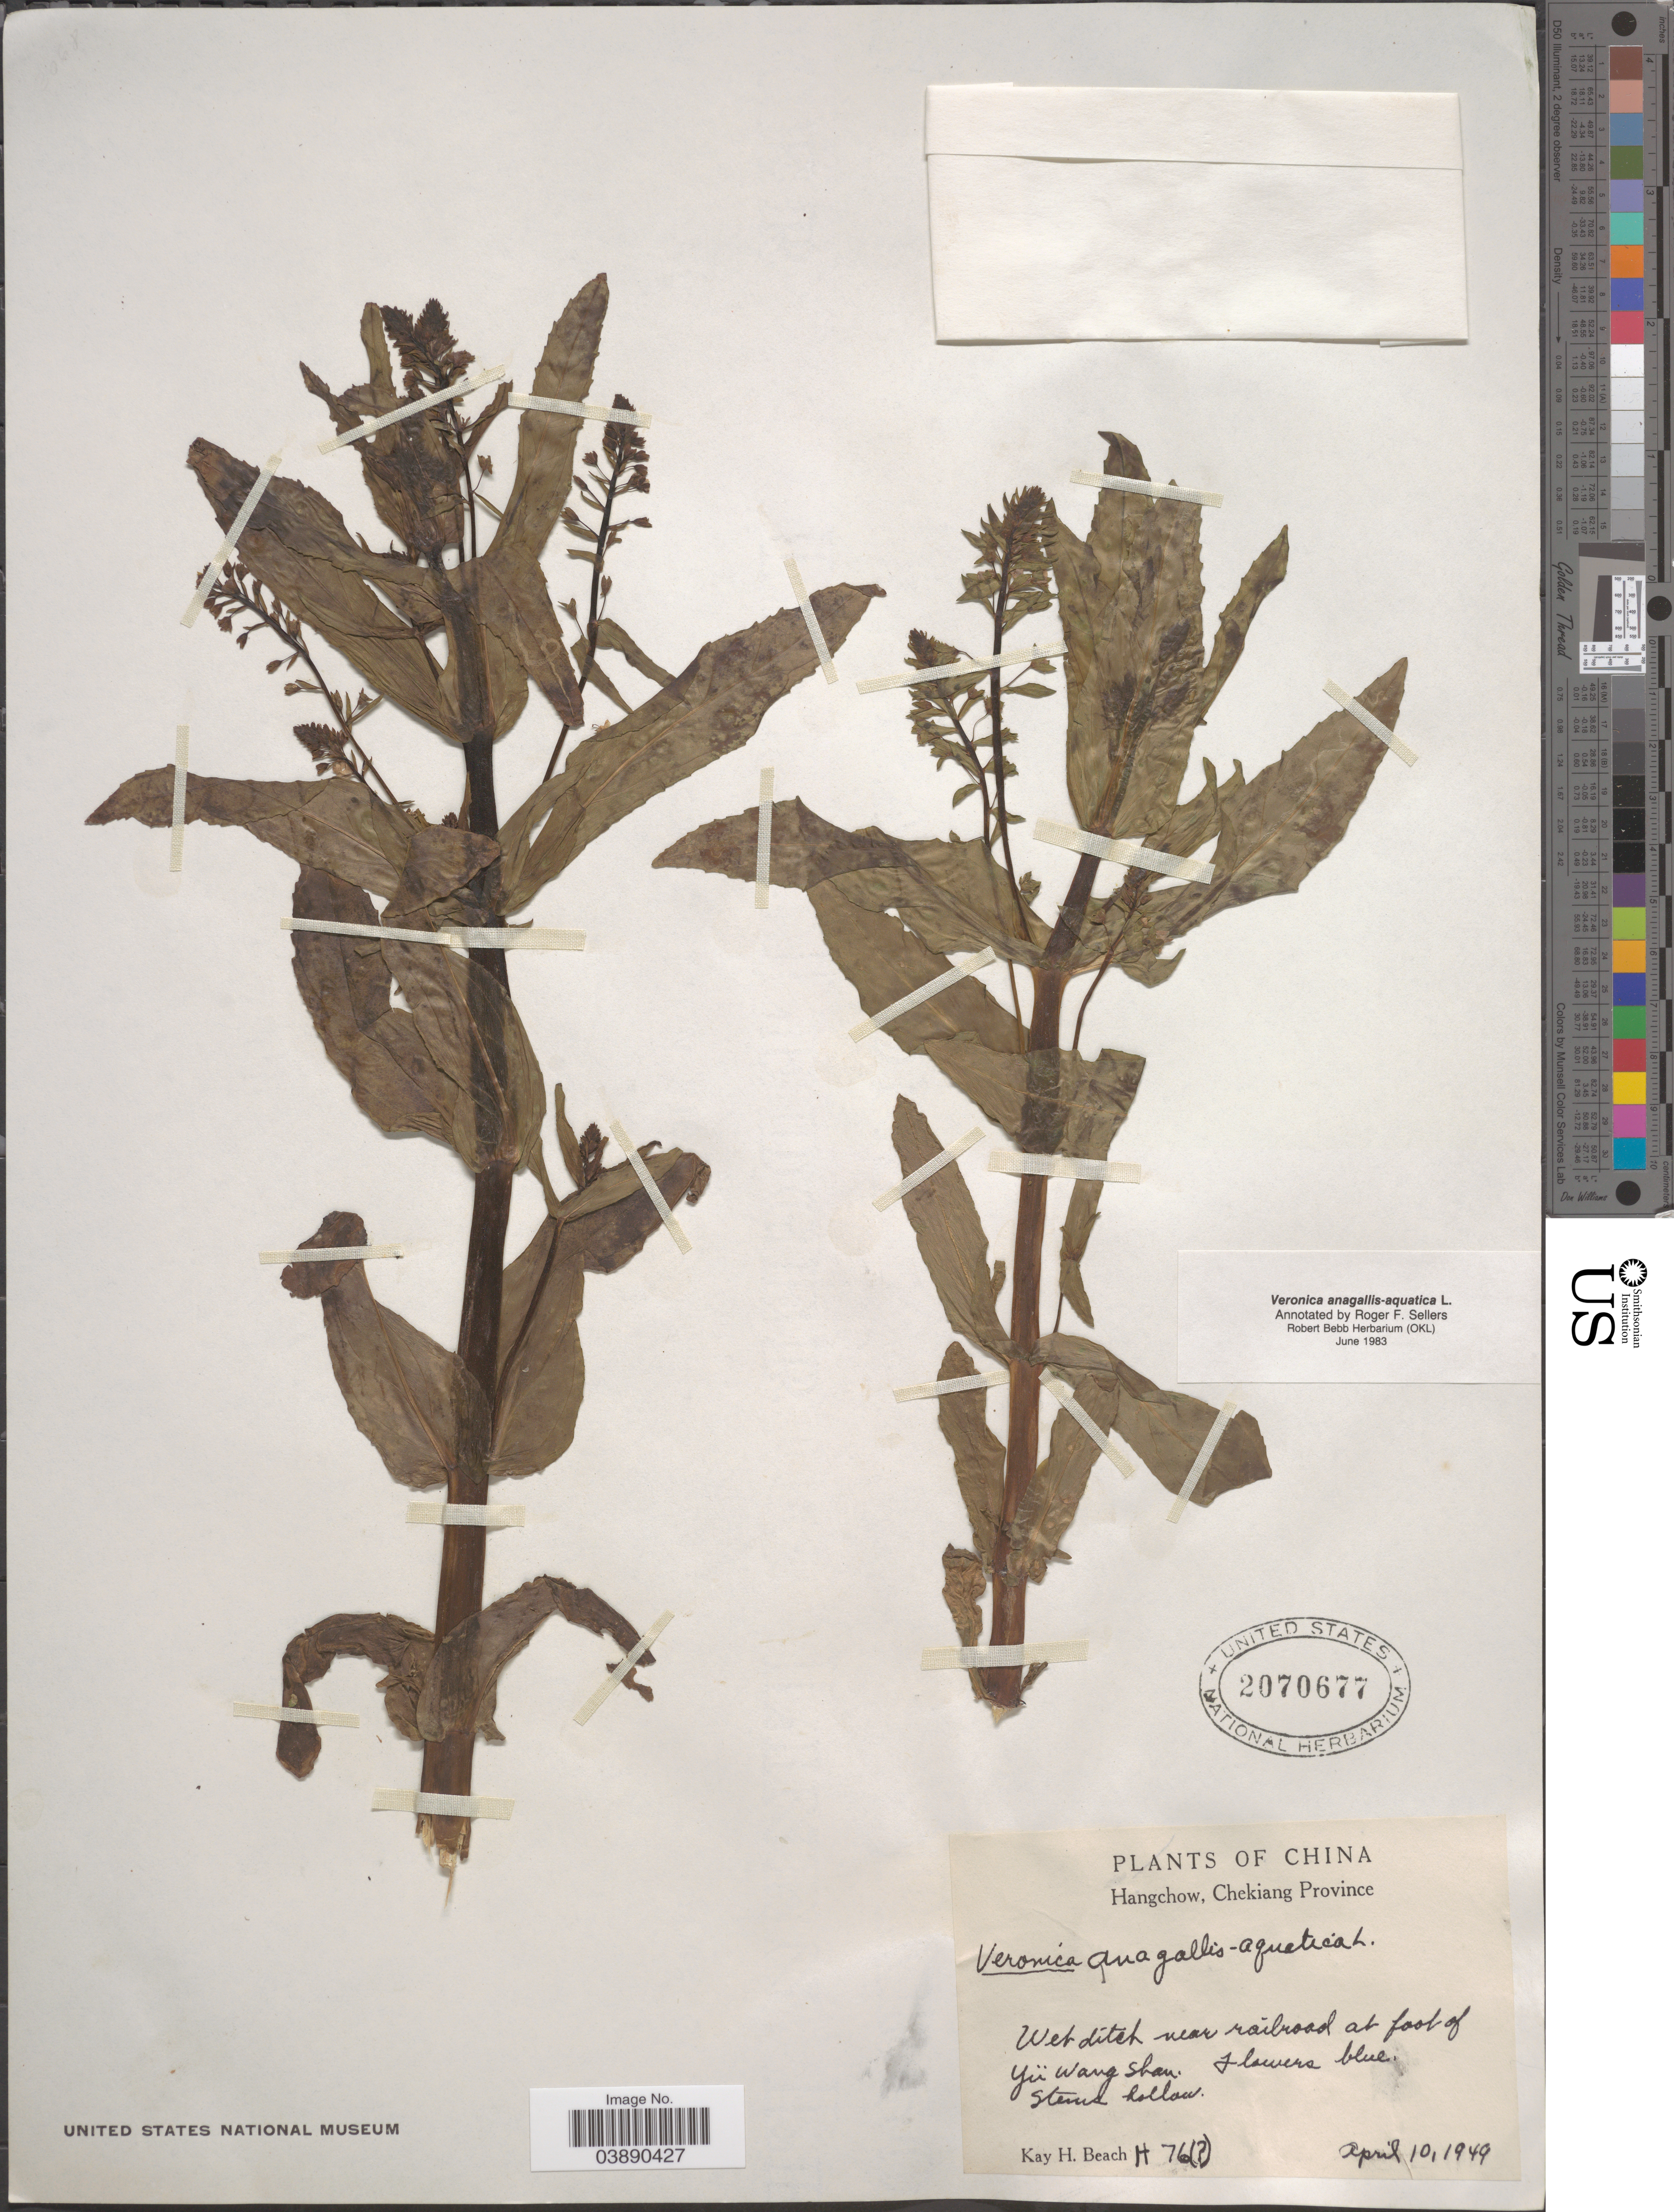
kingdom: Plantae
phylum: Tracheophyta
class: Magnoliopsida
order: Lamiales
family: Plantaginaceae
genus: Veronica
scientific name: Veronica undulata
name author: Wall.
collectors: K. H. Beach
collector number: H 76 (?)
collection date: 1949-04-10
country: China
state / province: Zhejiang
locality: Hangchow, Chekiang Province. Near railroad at foot of Yü Wang Shan.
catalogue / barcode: US 2070677